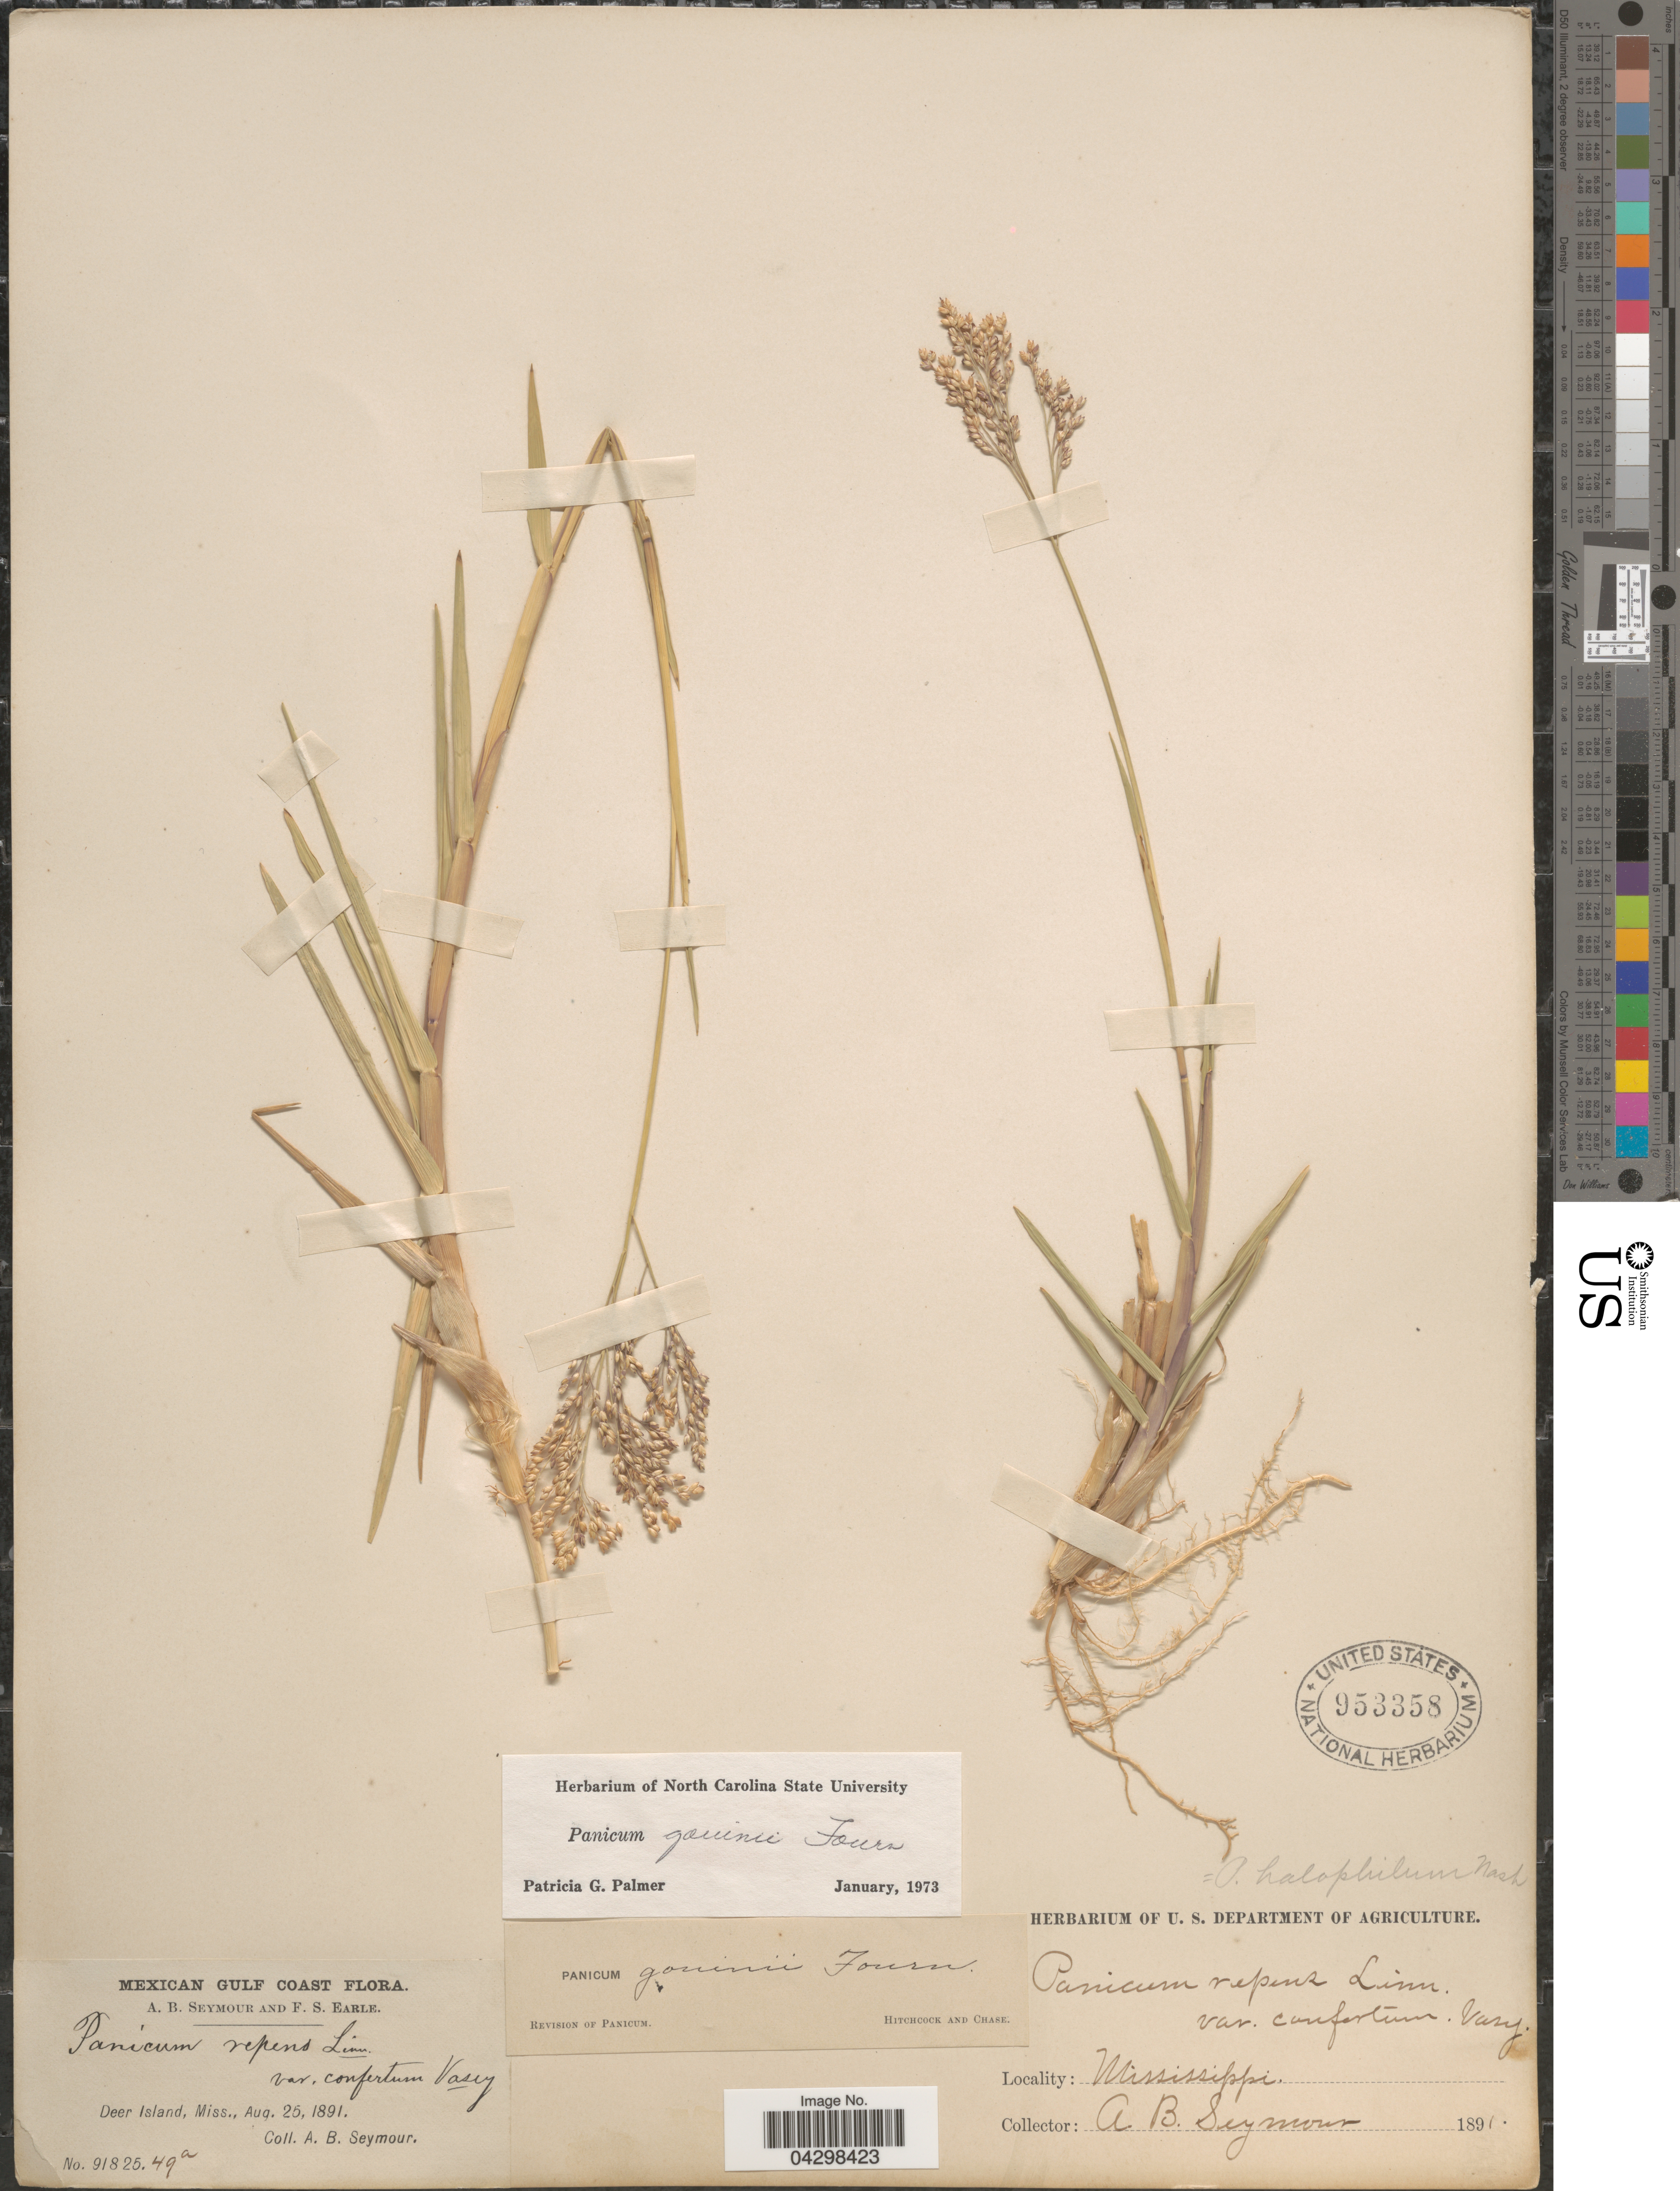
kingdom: Plantae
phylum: Tracheophyta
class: Liliopsida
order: Poales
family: Poaceae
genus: Panicum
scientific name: Panicum gouinii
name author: E. Fourn.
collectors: A. Seymour & F. S. Earle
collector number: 91825.49a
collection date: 1891-08-25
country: United States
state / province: Mississippi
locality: Mexican Gulf Coast. Deer Island.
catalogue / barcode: US 953358